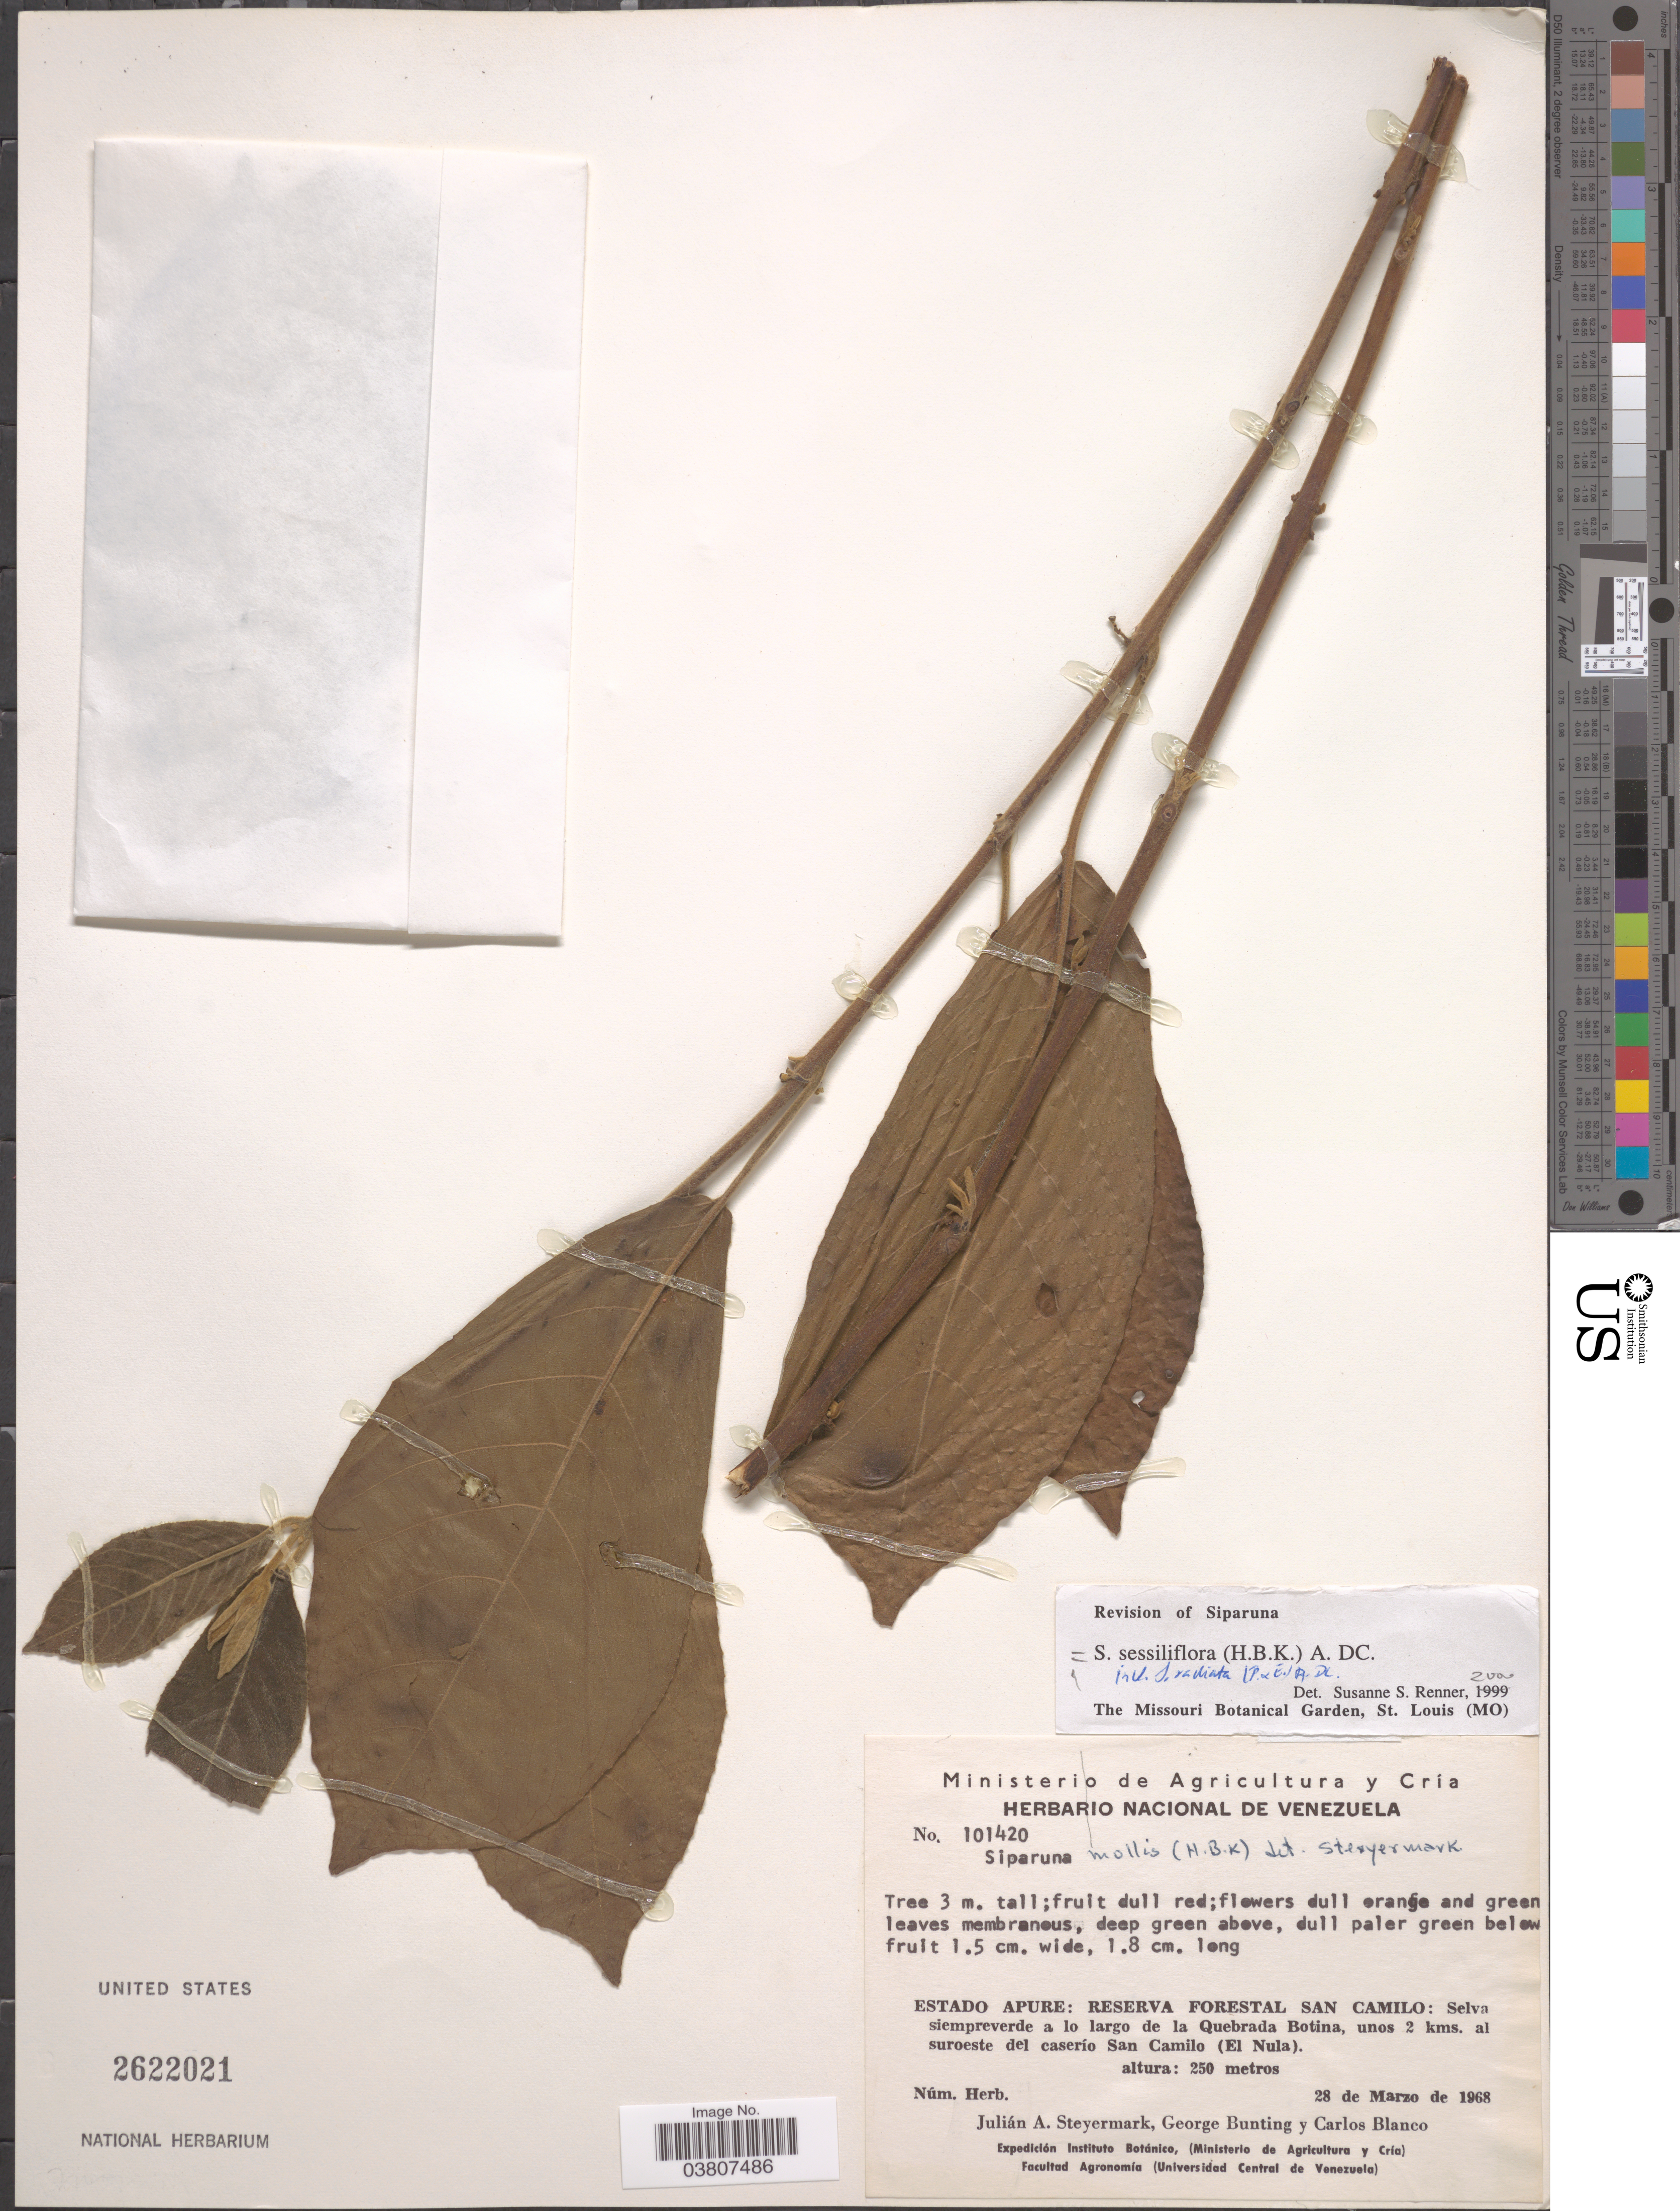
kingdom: Plantae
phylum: Tracheophyta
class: Magnoliopsida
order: Laurales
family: Siparunaceae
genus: Siparuna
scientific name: Siparuna sessiliflora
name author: (Kunth) A. DC.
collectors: J. Steyermark, G. S. Bunting & C. Blanco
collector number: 101420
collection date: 1968-03-28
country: Venezuela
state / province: Apure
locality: Reserva Forestal San Camilo: Selva siempreverde a lo largo de la Quebrada Botina, unos 2 kms. al suroeste del caserío San Camilo (El Nula).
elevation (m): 250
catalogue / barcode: US 2622021